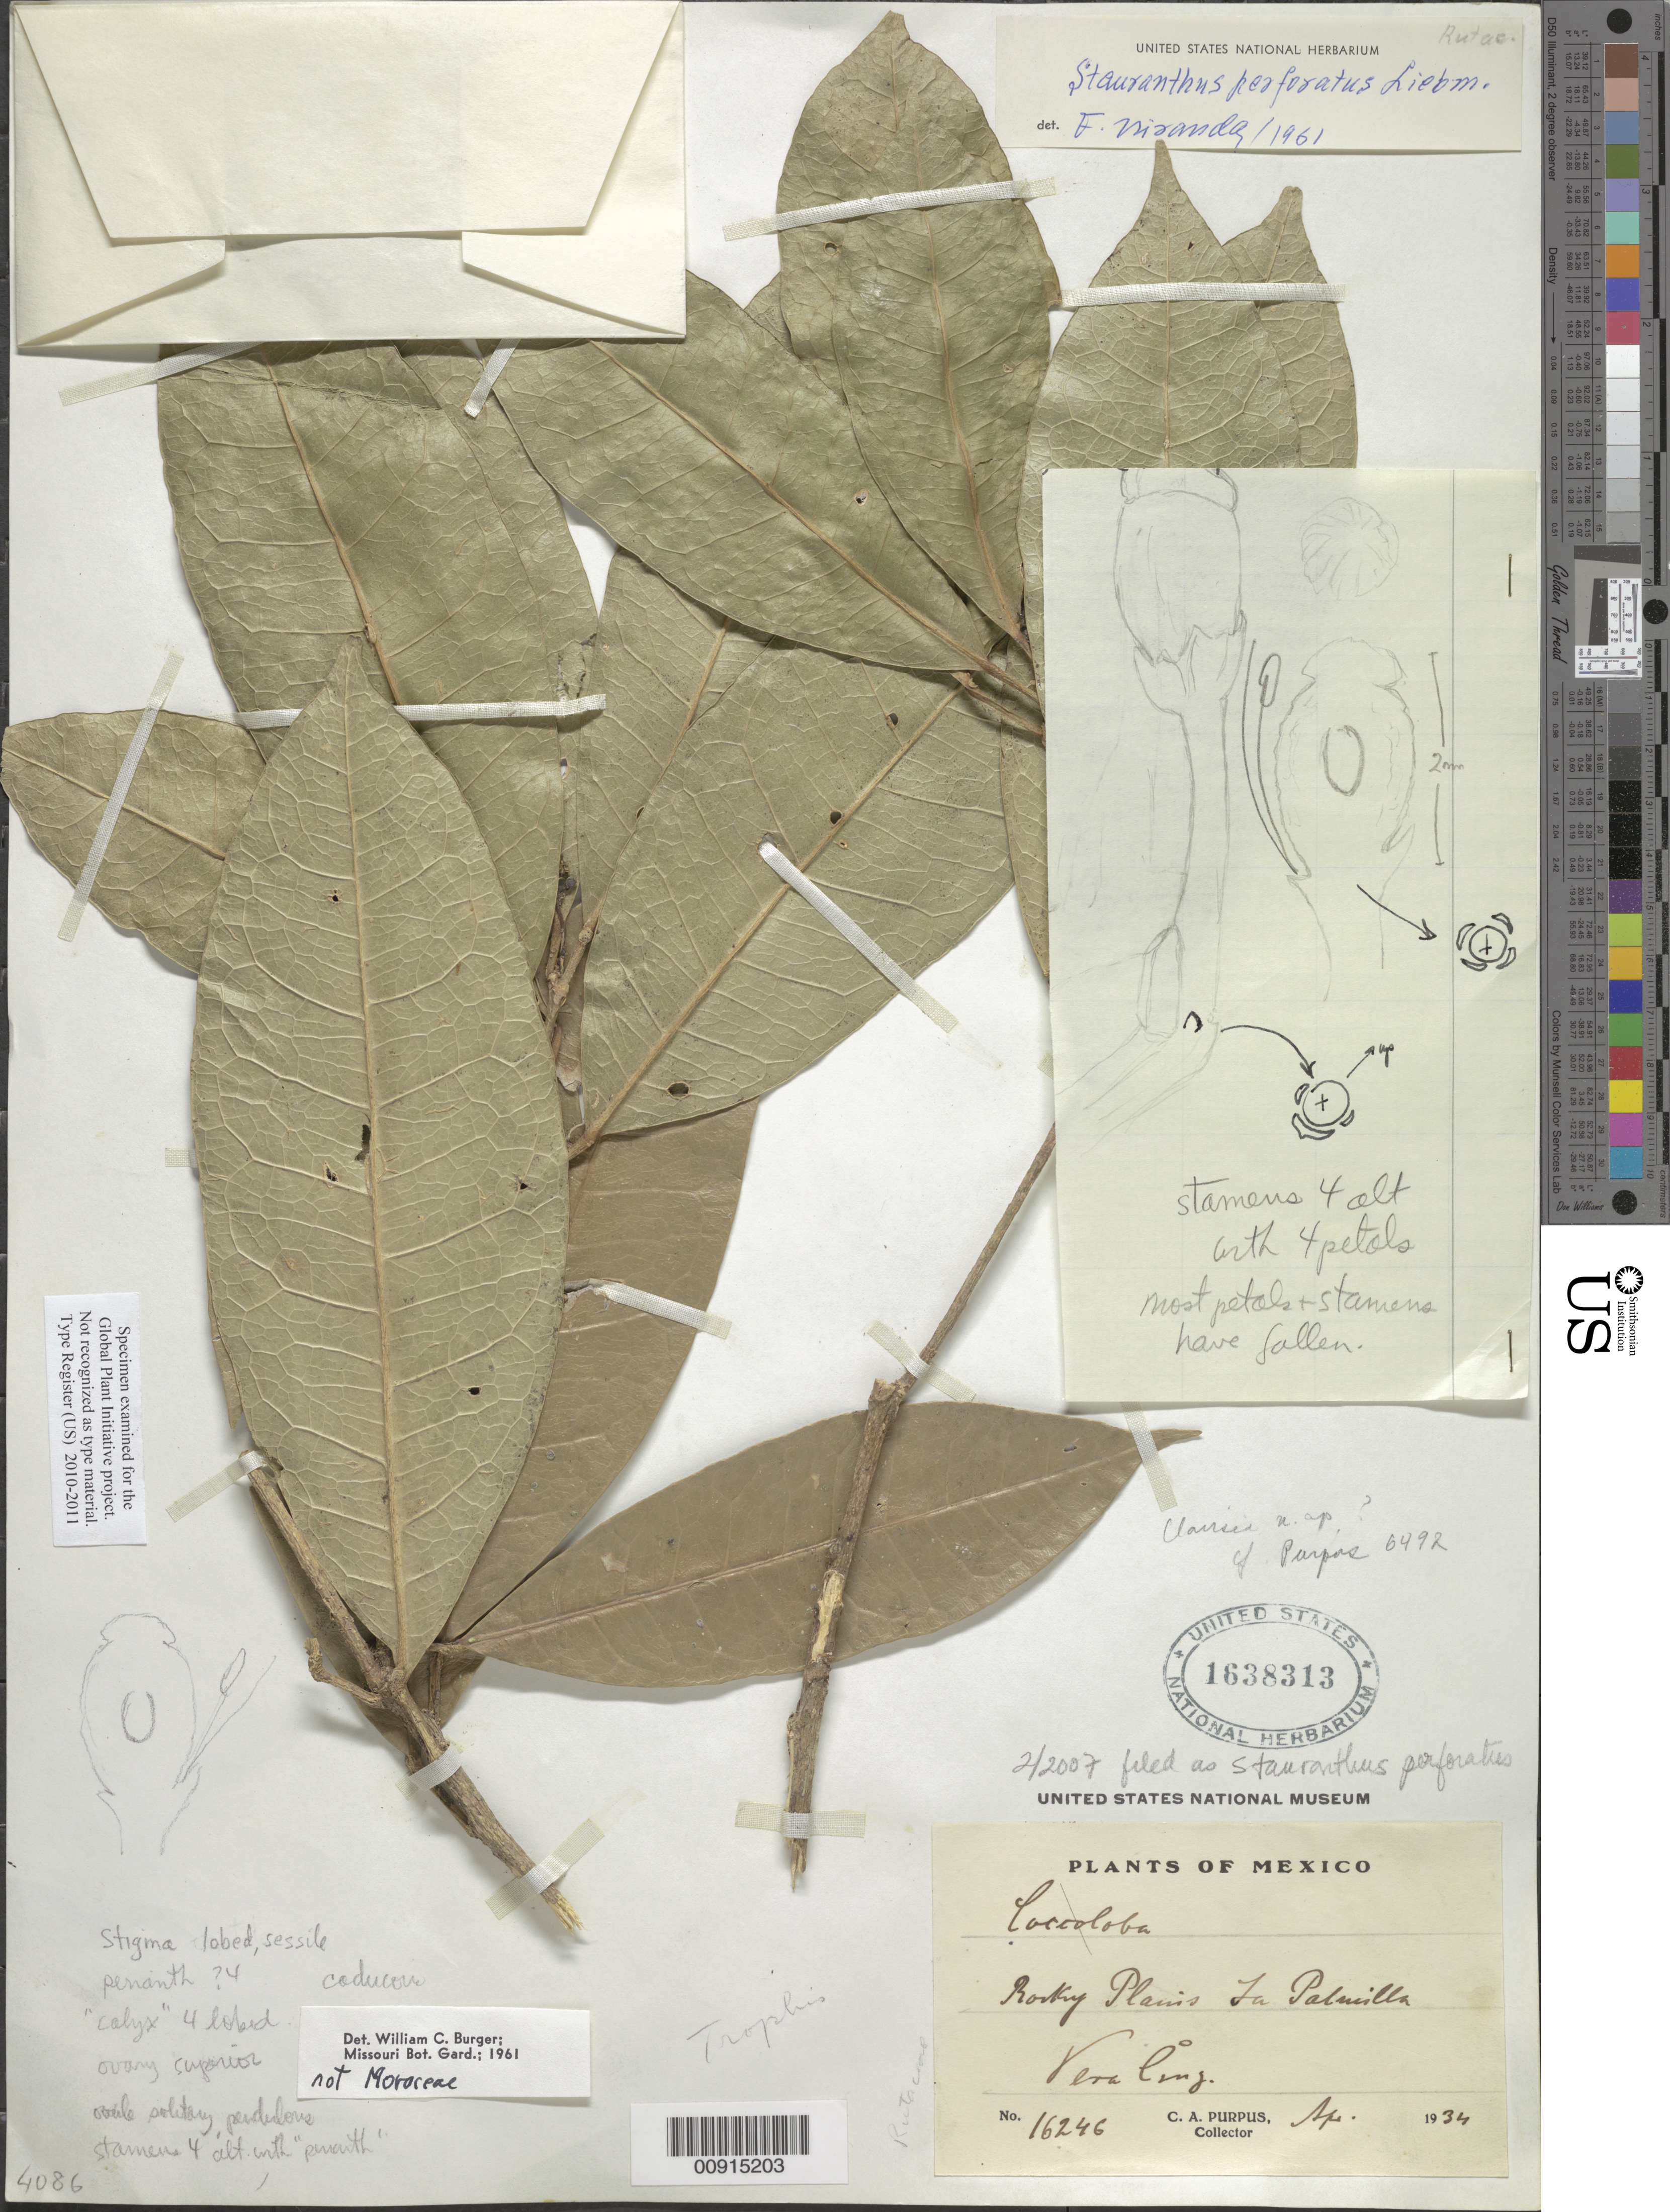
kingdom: Plantae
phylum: Tracheophyta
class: Magnoliopsida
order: Sapindales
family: Rutaceae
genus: Stauranthus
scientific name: Stauranthus perforatus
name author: Liebm.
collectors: C. A. Purpus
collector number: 16246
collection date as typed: Apr 1934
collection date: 1934-04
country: Mexico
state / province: Veracruz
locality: La Palmilla, Veracruz.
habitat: Rocky plains.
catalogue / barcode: US 1638313